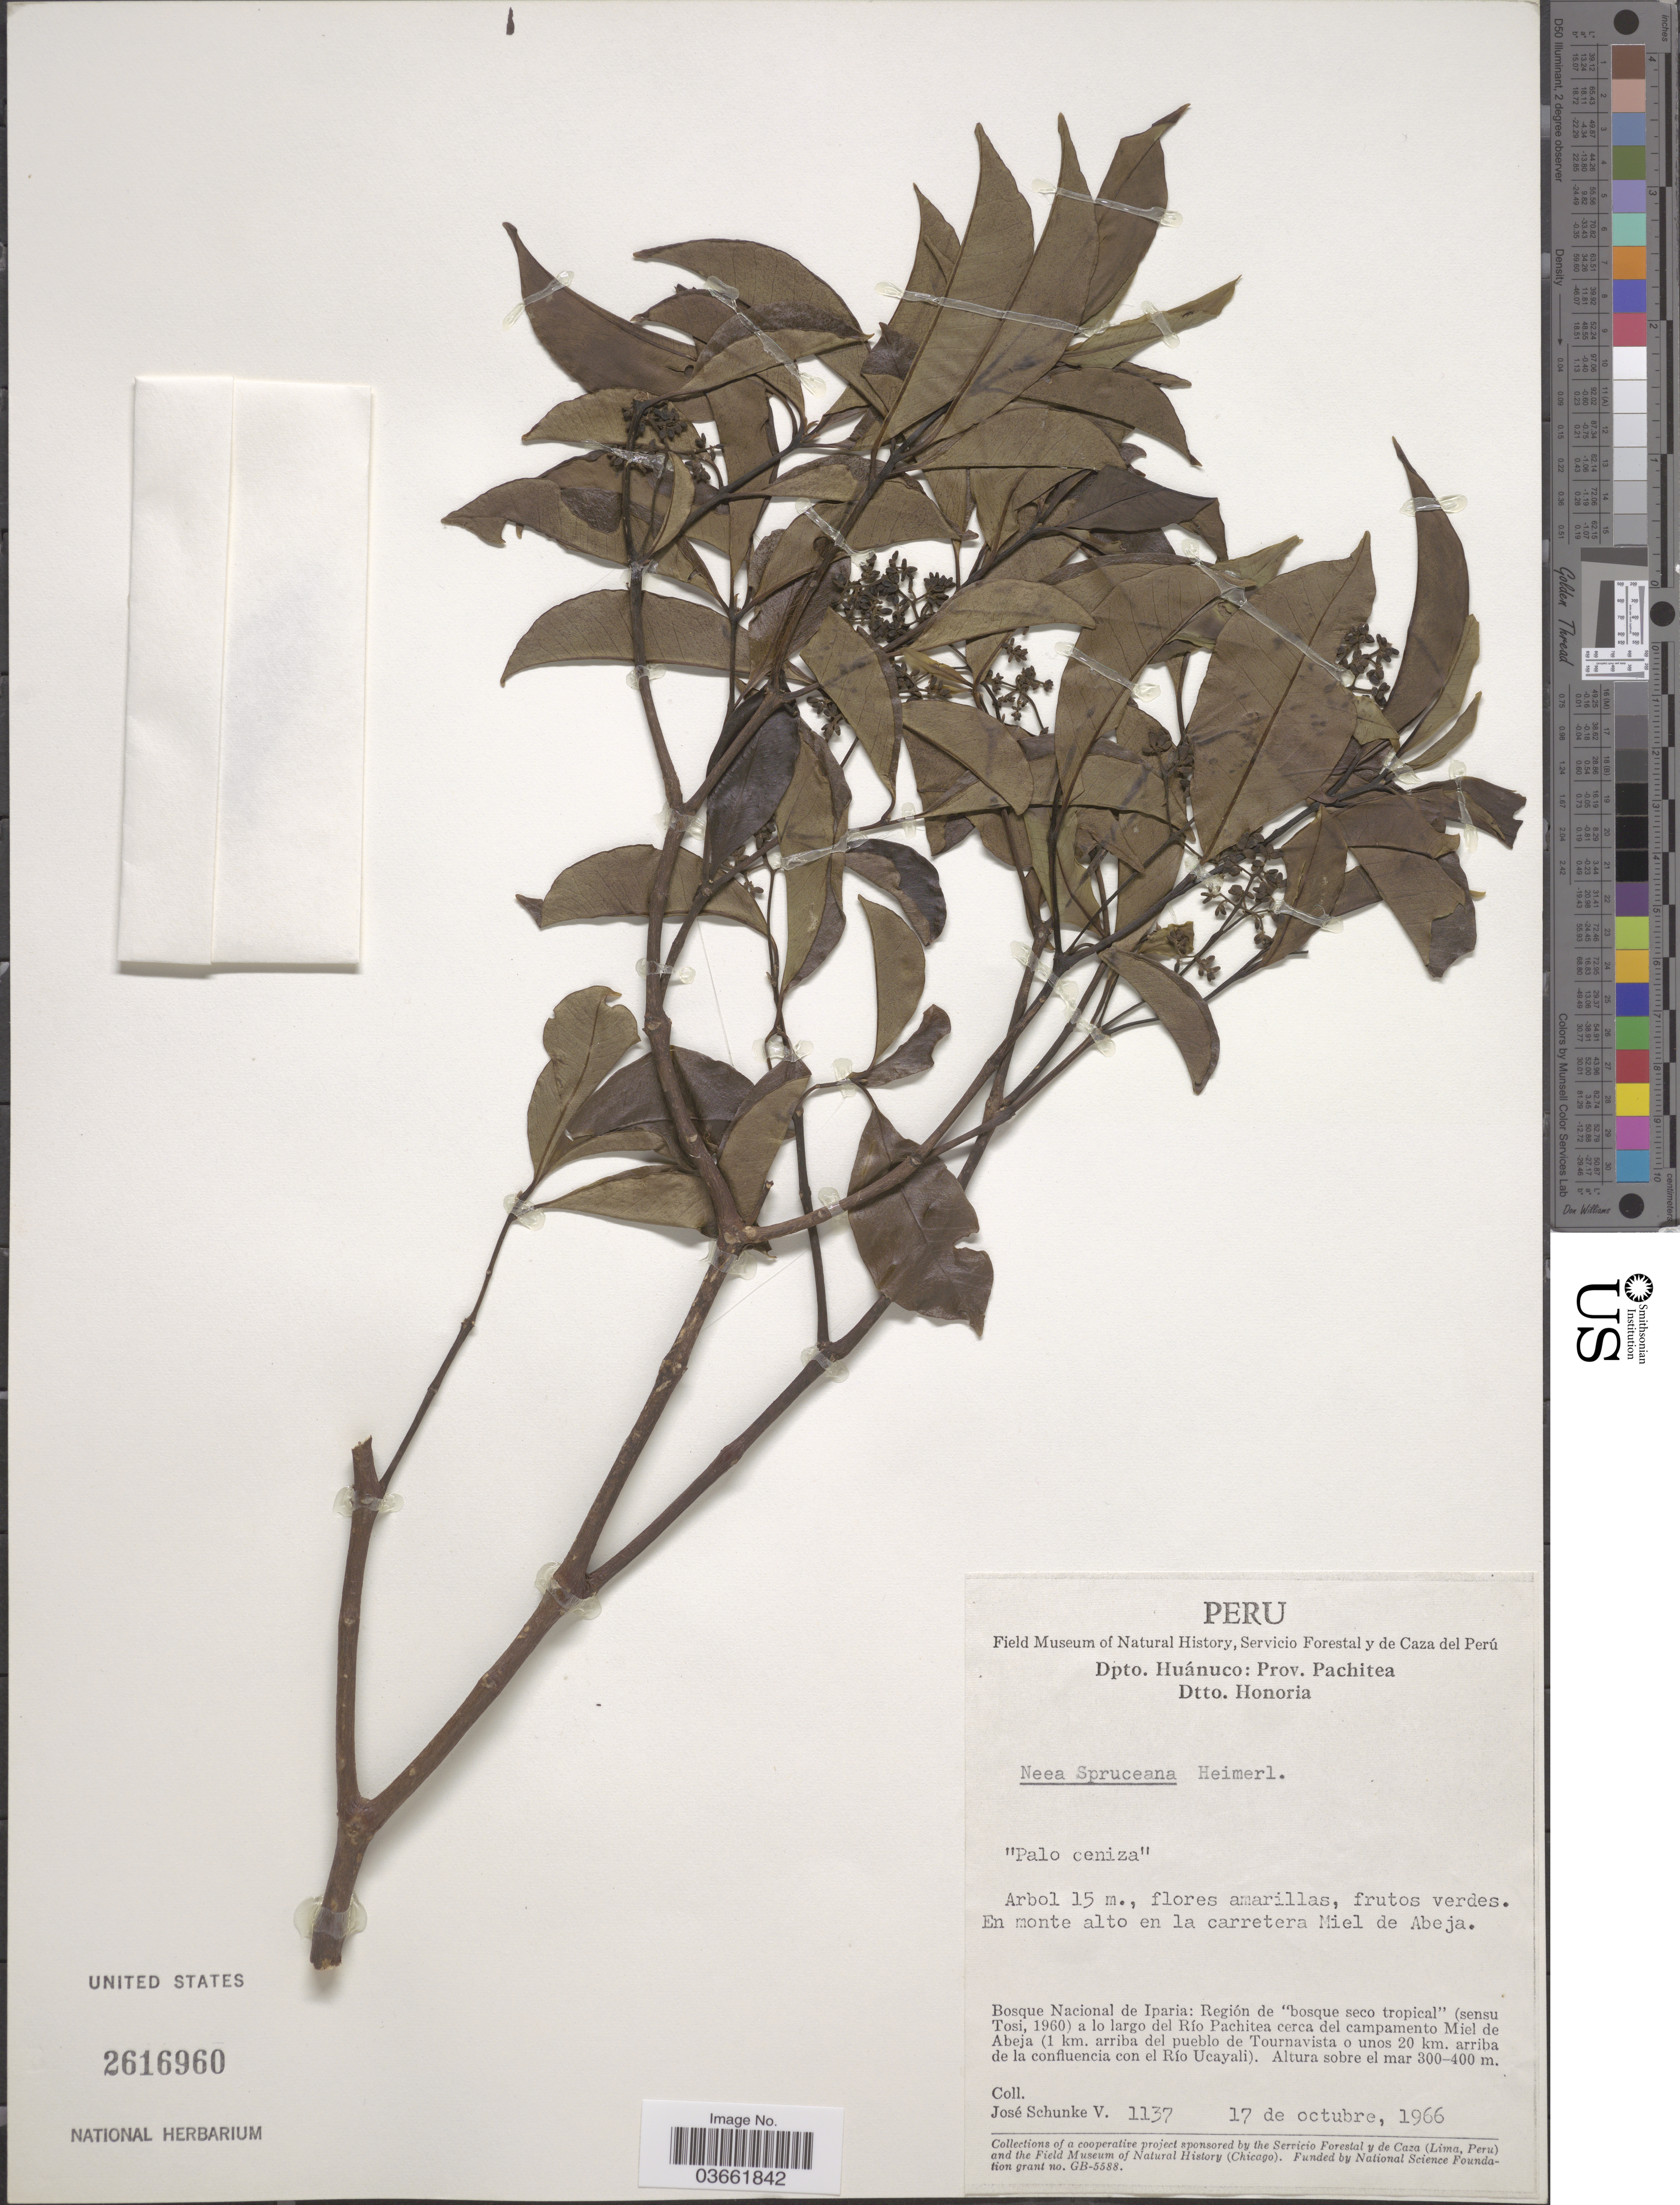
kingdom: Plantae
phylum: Tracheophyta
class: Magnoliopsida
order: Caryophyllales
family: Nyctaginaceae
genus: Neea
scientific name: Neea spruceana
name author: Heimerl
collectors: J. Schunke Vigo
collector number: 1137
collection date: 1966-10-17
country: Peru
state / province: Huánuco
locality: Dpto. Huánuco: Prov. Pachitea. Dtto. Honoria. En monte alto en la carretera Miel de Abeja. Bosque Nacional de Iparia: Región de "bosque seco tropical" (sensu Tosi, 1960) a lo largo del Río Pachitea cerca del campamento Miel de Abeja (1 km. arriba del pueblo de Tournavista o unos 20 km. arriba de la confluencia con el Río Ucayali).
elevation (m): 300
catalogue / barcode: US 2616960